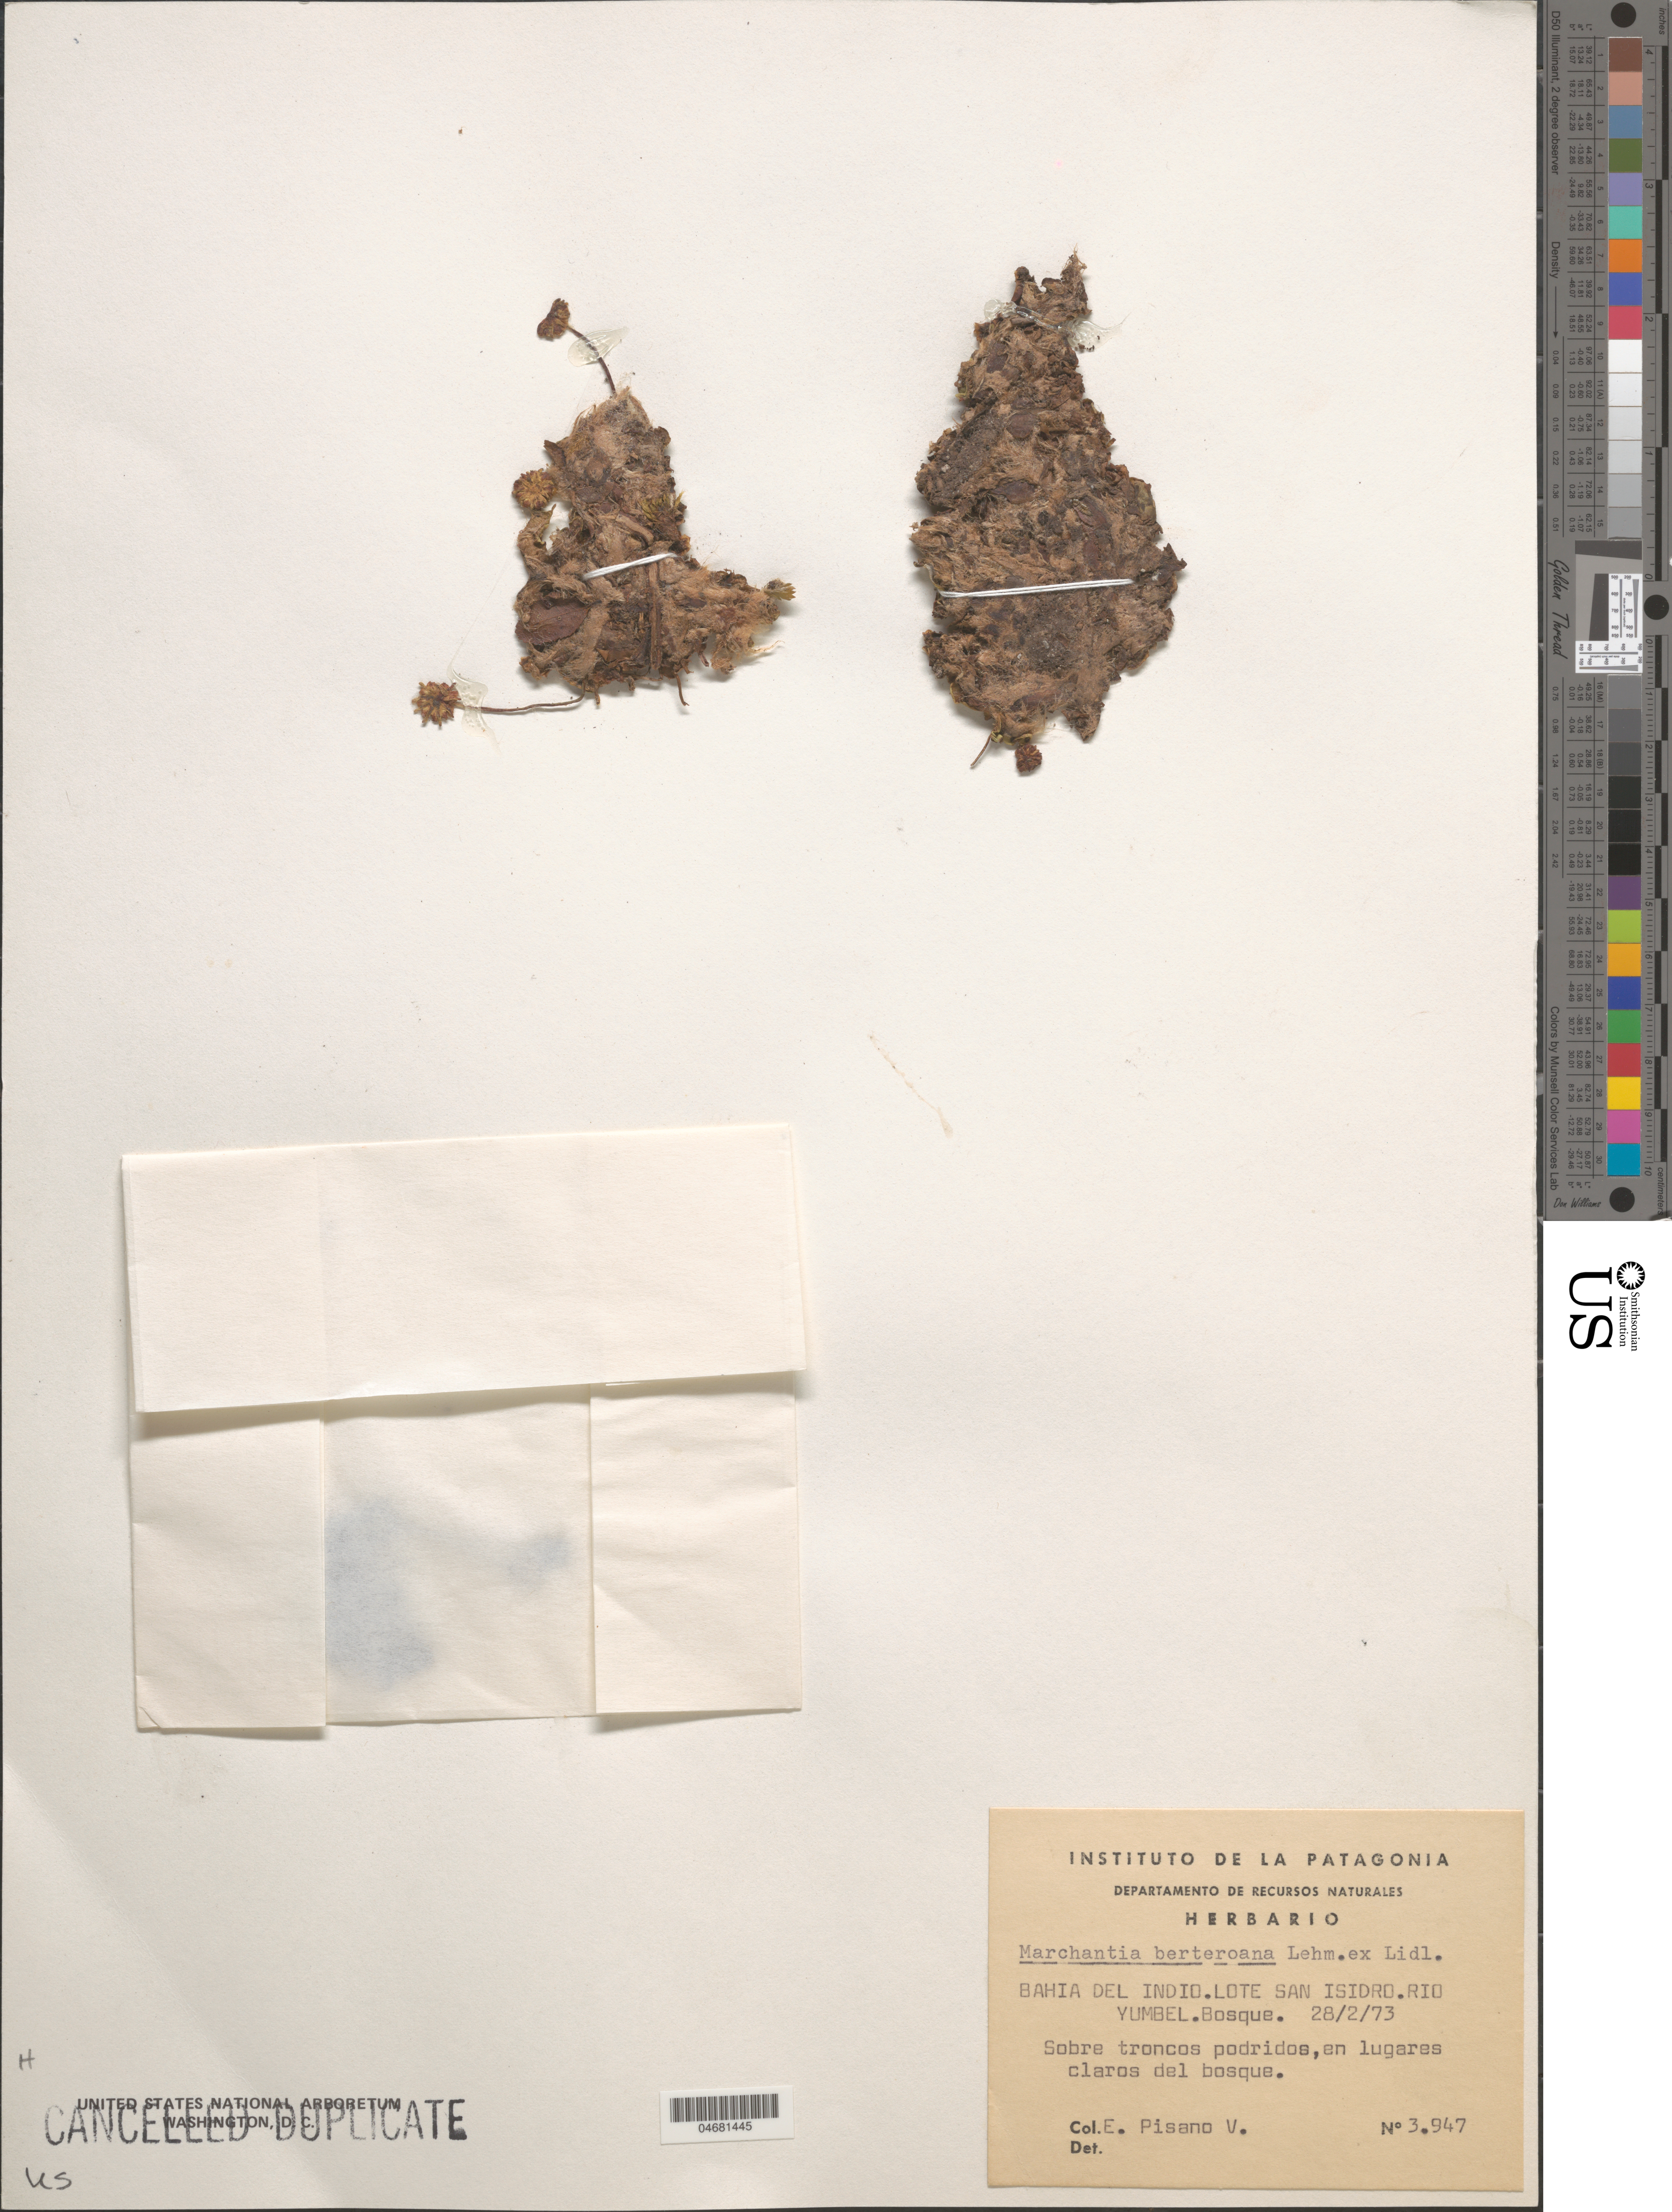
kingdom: Plantae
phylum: Marchantiophyta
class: Marchantiopsida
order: Marchantiales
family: Marchantiaceae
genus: Marchantia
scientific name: Marchantia berteroana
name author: Lehm. & Lindenb.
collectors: E. Pisano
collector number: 3947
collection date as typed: Transcribed d/m/y: 28/2/73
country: Chile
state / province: Magallanes y de la Antártica Chilena (XII)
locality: Departamento de Recursos Naturales. Bahia del Indio. Lote San Isidro. Rio Yumbel.